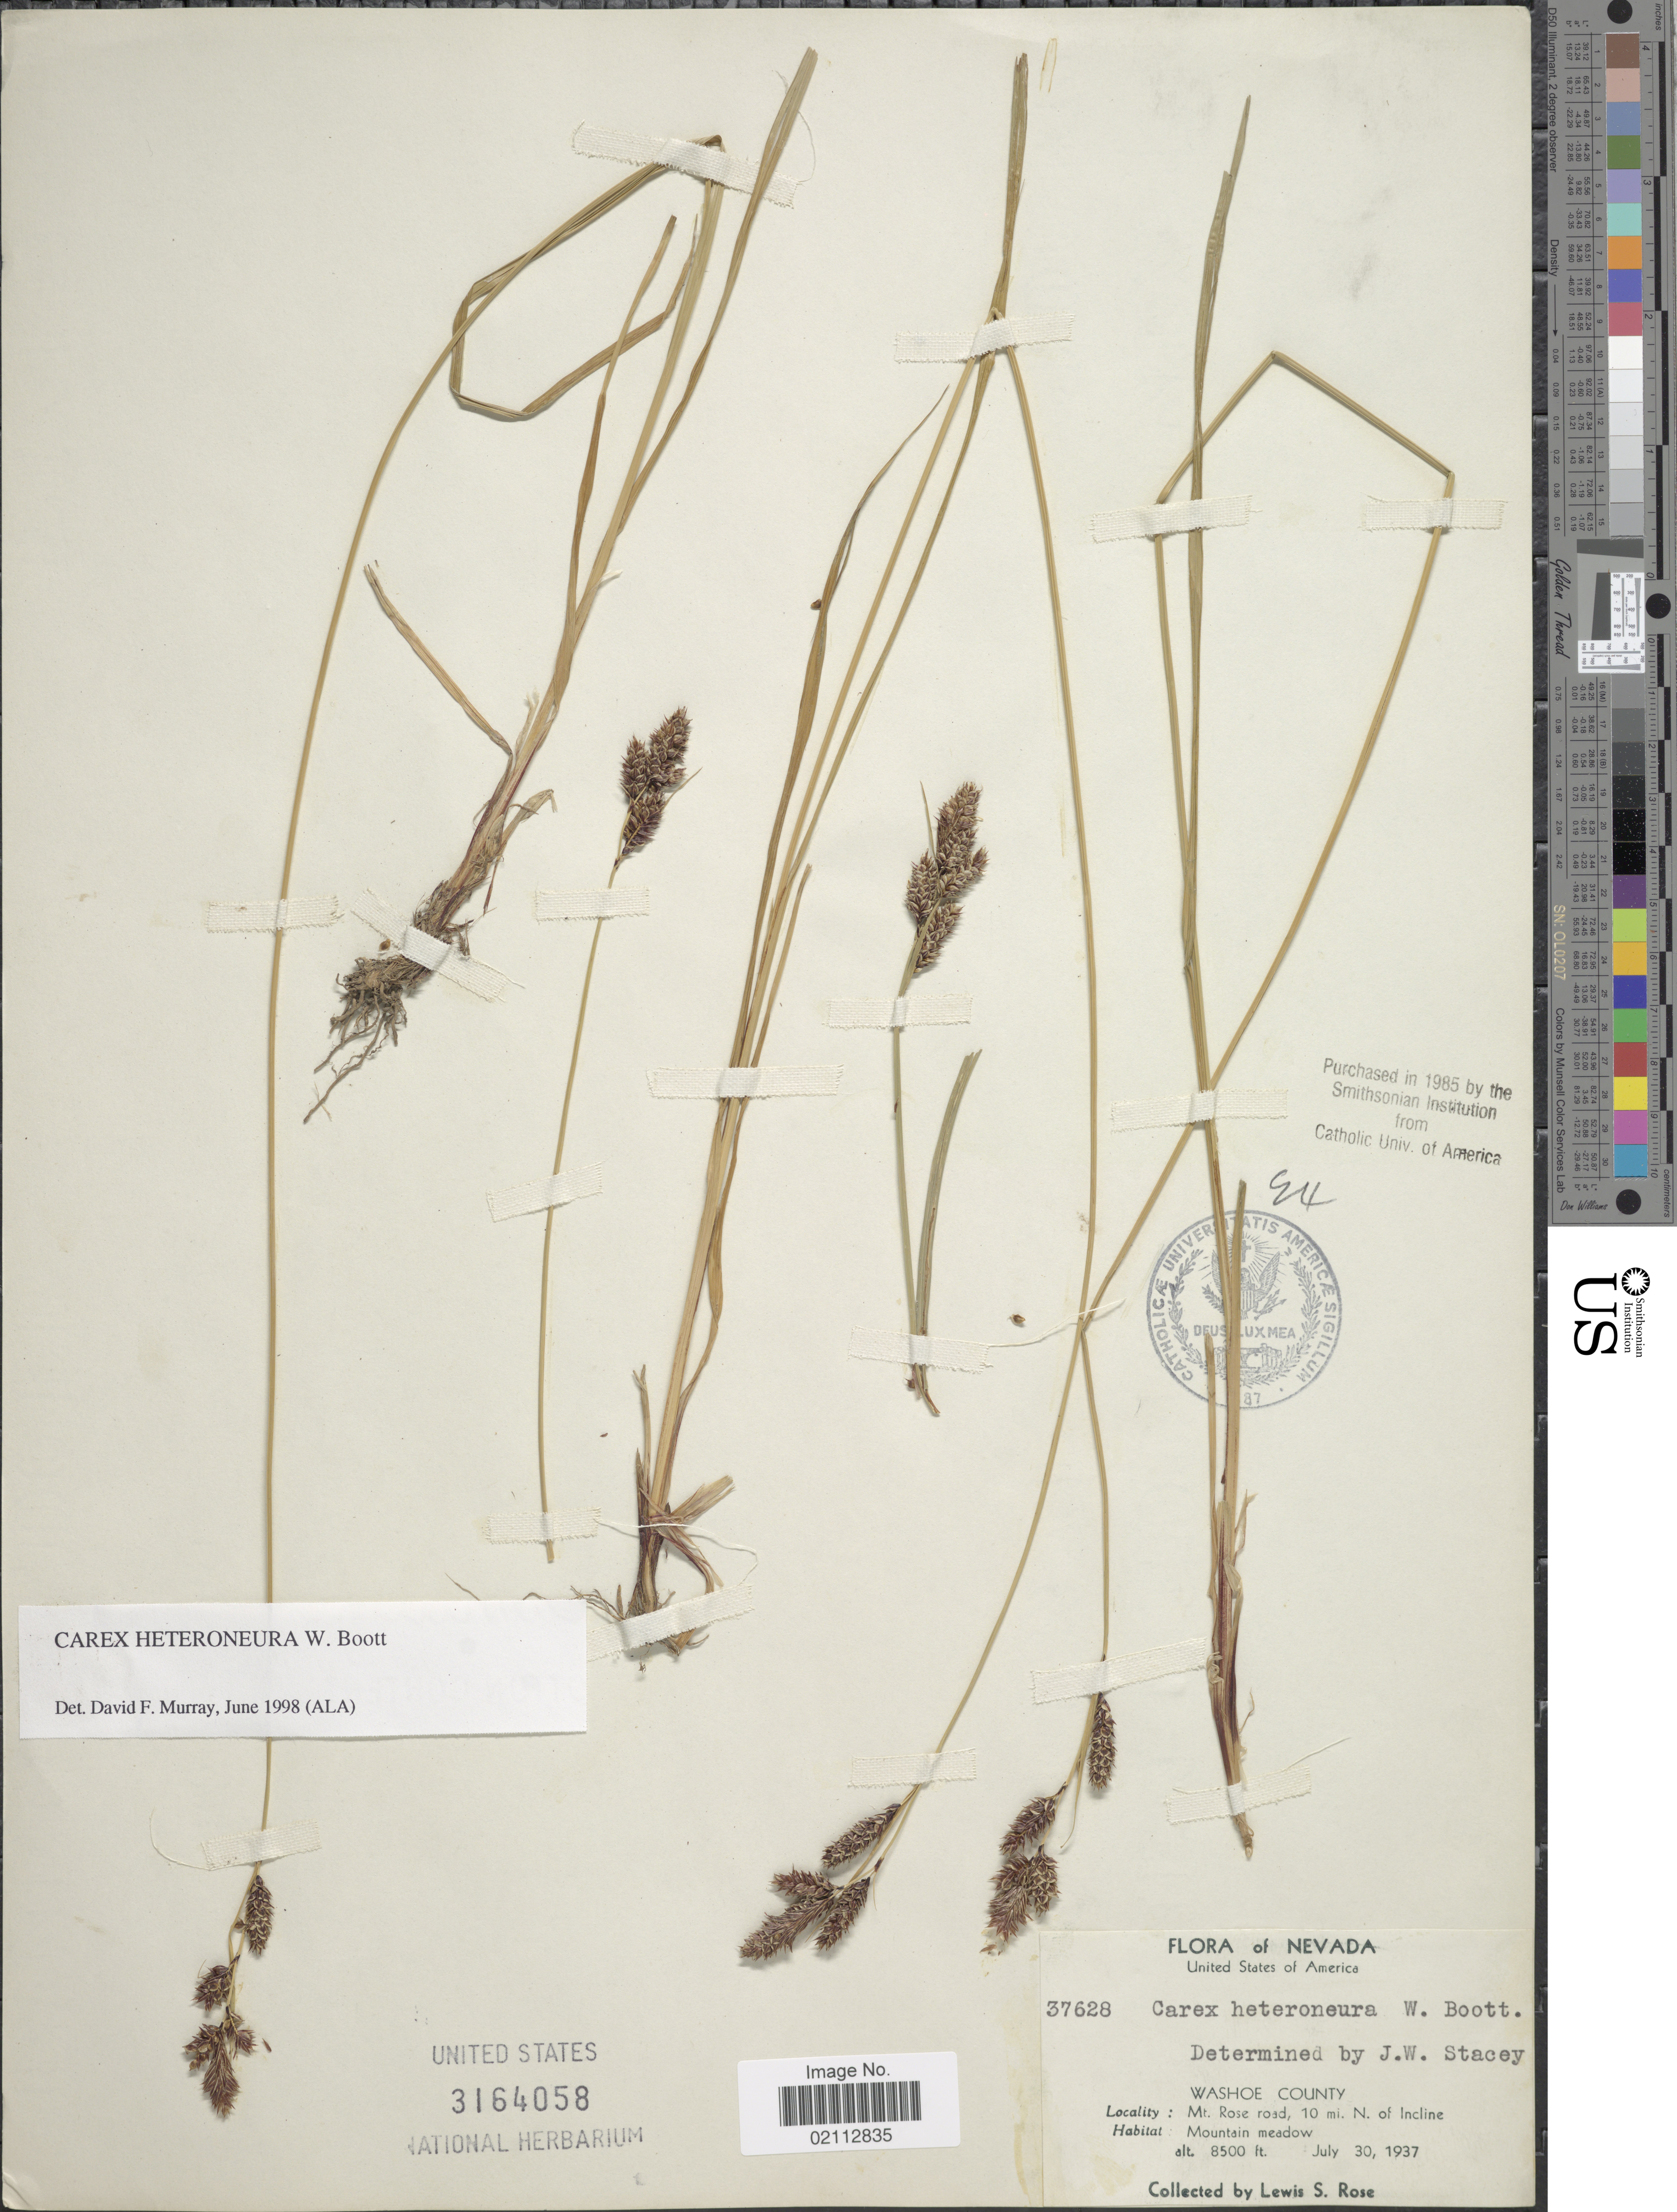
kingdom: Plantae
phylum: Tracheophyta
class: Liliopsida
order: Poales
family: Cyperaceae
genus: Carex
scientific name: Carex heteroneura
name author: S. Watson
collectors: L. S. Rose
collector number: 37628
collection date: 1937-07-30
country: United States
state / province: Nevada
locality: Washoe County. Mt. Rose road, 10 mi. N. of Incline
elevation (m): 2591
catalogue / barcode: US 3164058